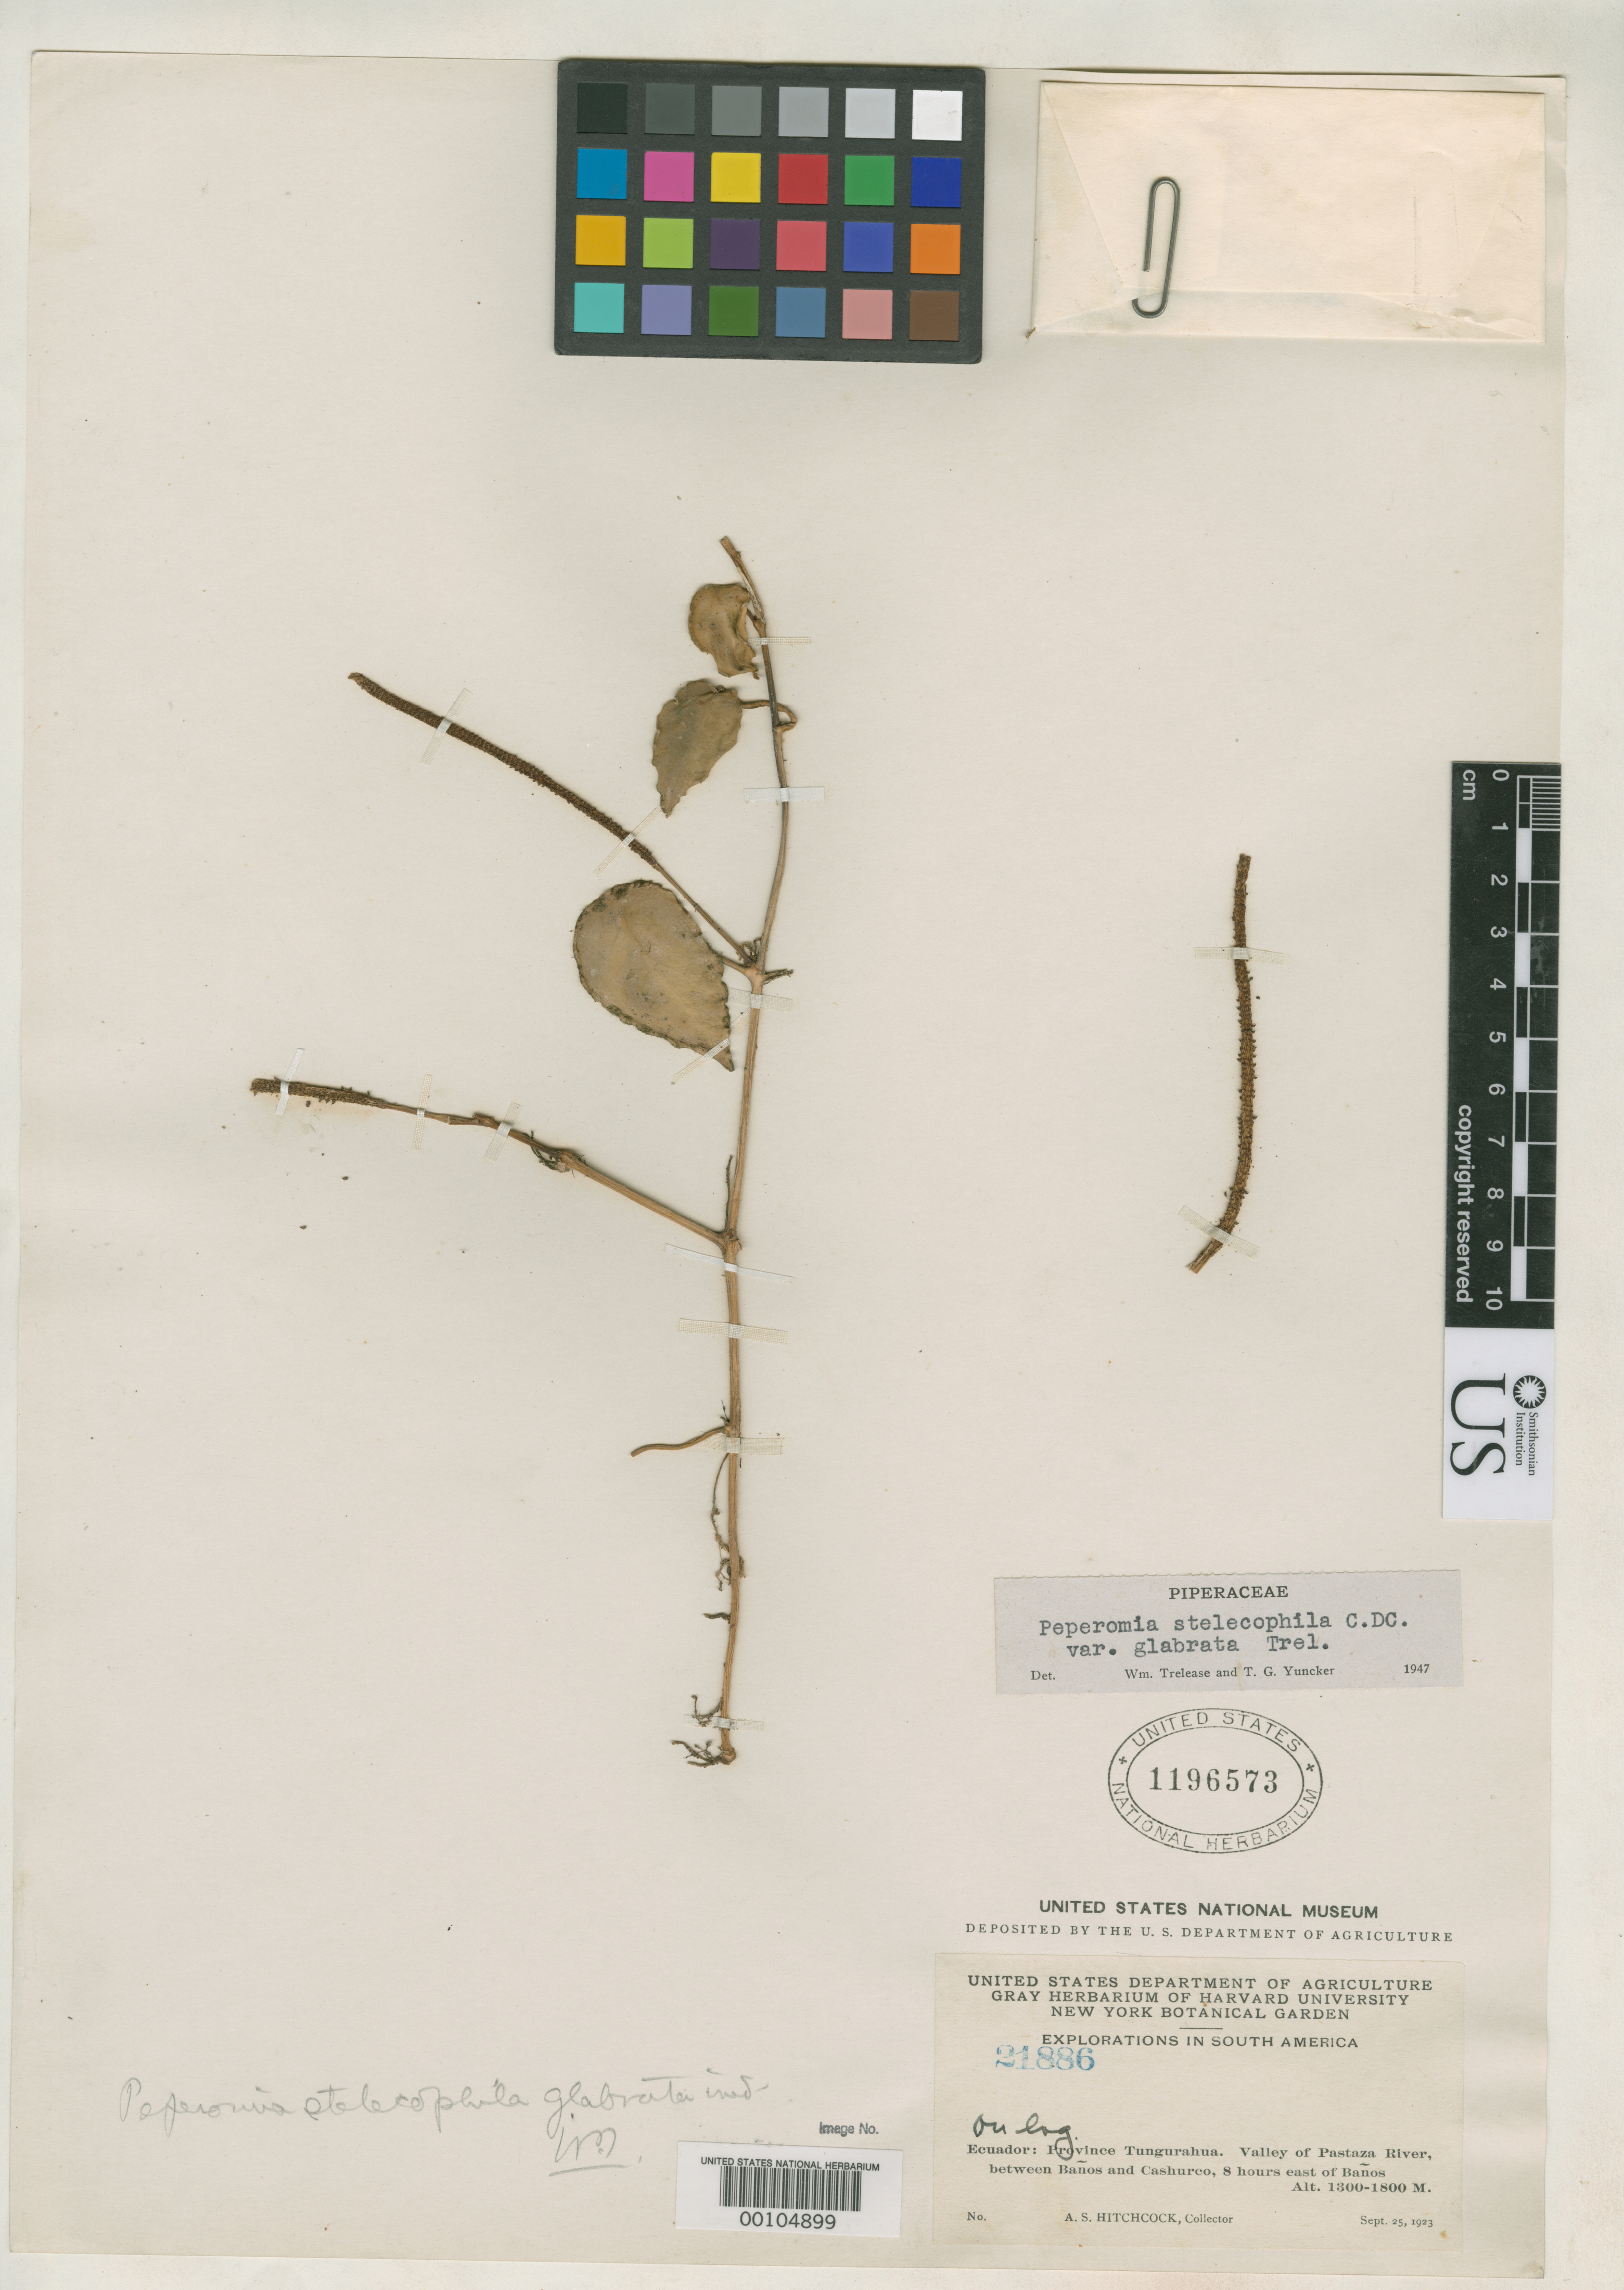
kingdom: Plantae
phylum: Tracheophyta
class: Magnoliopsida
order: Piperales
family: Piperaceae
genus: Peperomia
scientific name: Peperomia stelechophila var. glabrata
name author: Trel.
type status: Holotype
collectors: A. S. Hitchcock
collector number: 21886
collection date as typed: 25 Sep 1923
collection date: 1923-09-25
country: Ecuador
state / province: Tungurahua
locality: Between Banos and Cashurco, Rio Pastaza Valley.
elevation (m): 1300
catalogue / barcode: US 1196573